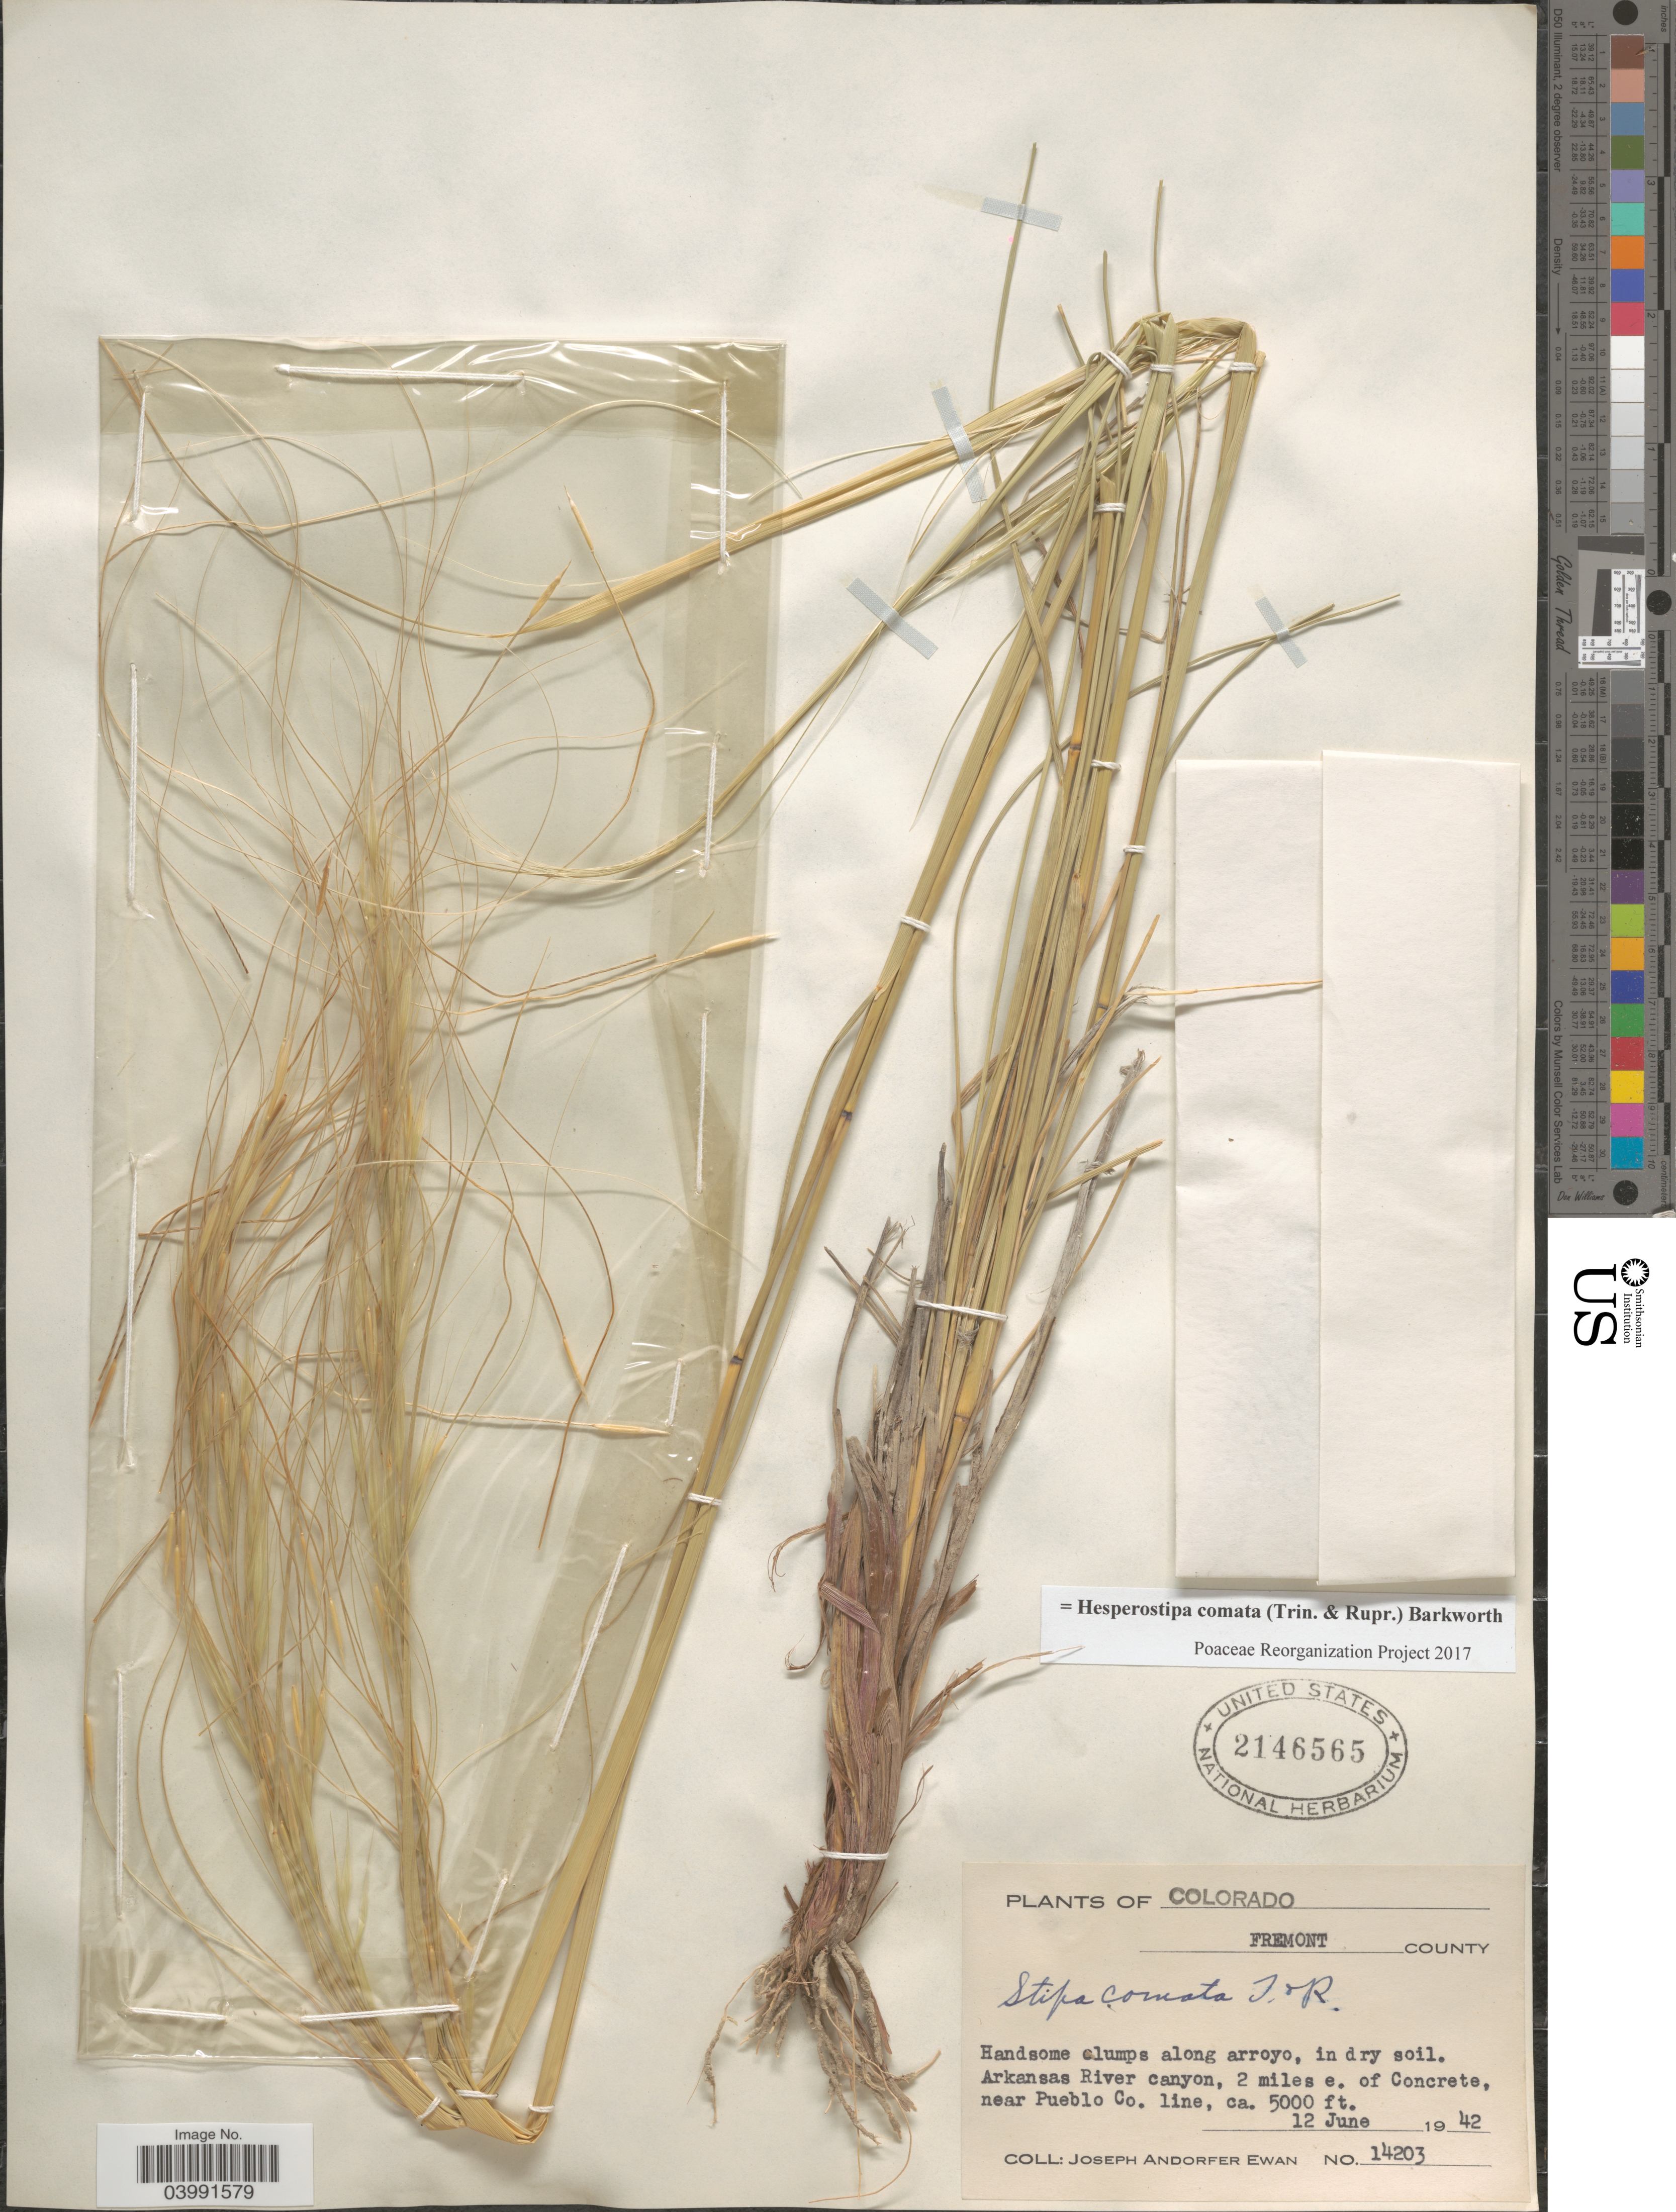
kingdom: Plantae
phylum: Tracheophyta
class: Liliopsida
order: Poales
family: Poaceae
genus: Hesperostipa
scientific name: Hesperostipa comata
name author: (Trin. & Rupr.) Barkworth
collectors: J. A. Ewan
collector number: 14203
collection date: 1942-06-12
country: United States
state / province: Colorado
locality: Fremont County. Arkansas River canyon, 2 miles e. of Concrete, near Pueblo Co. line.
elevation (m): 1524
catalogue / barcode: US 2146565